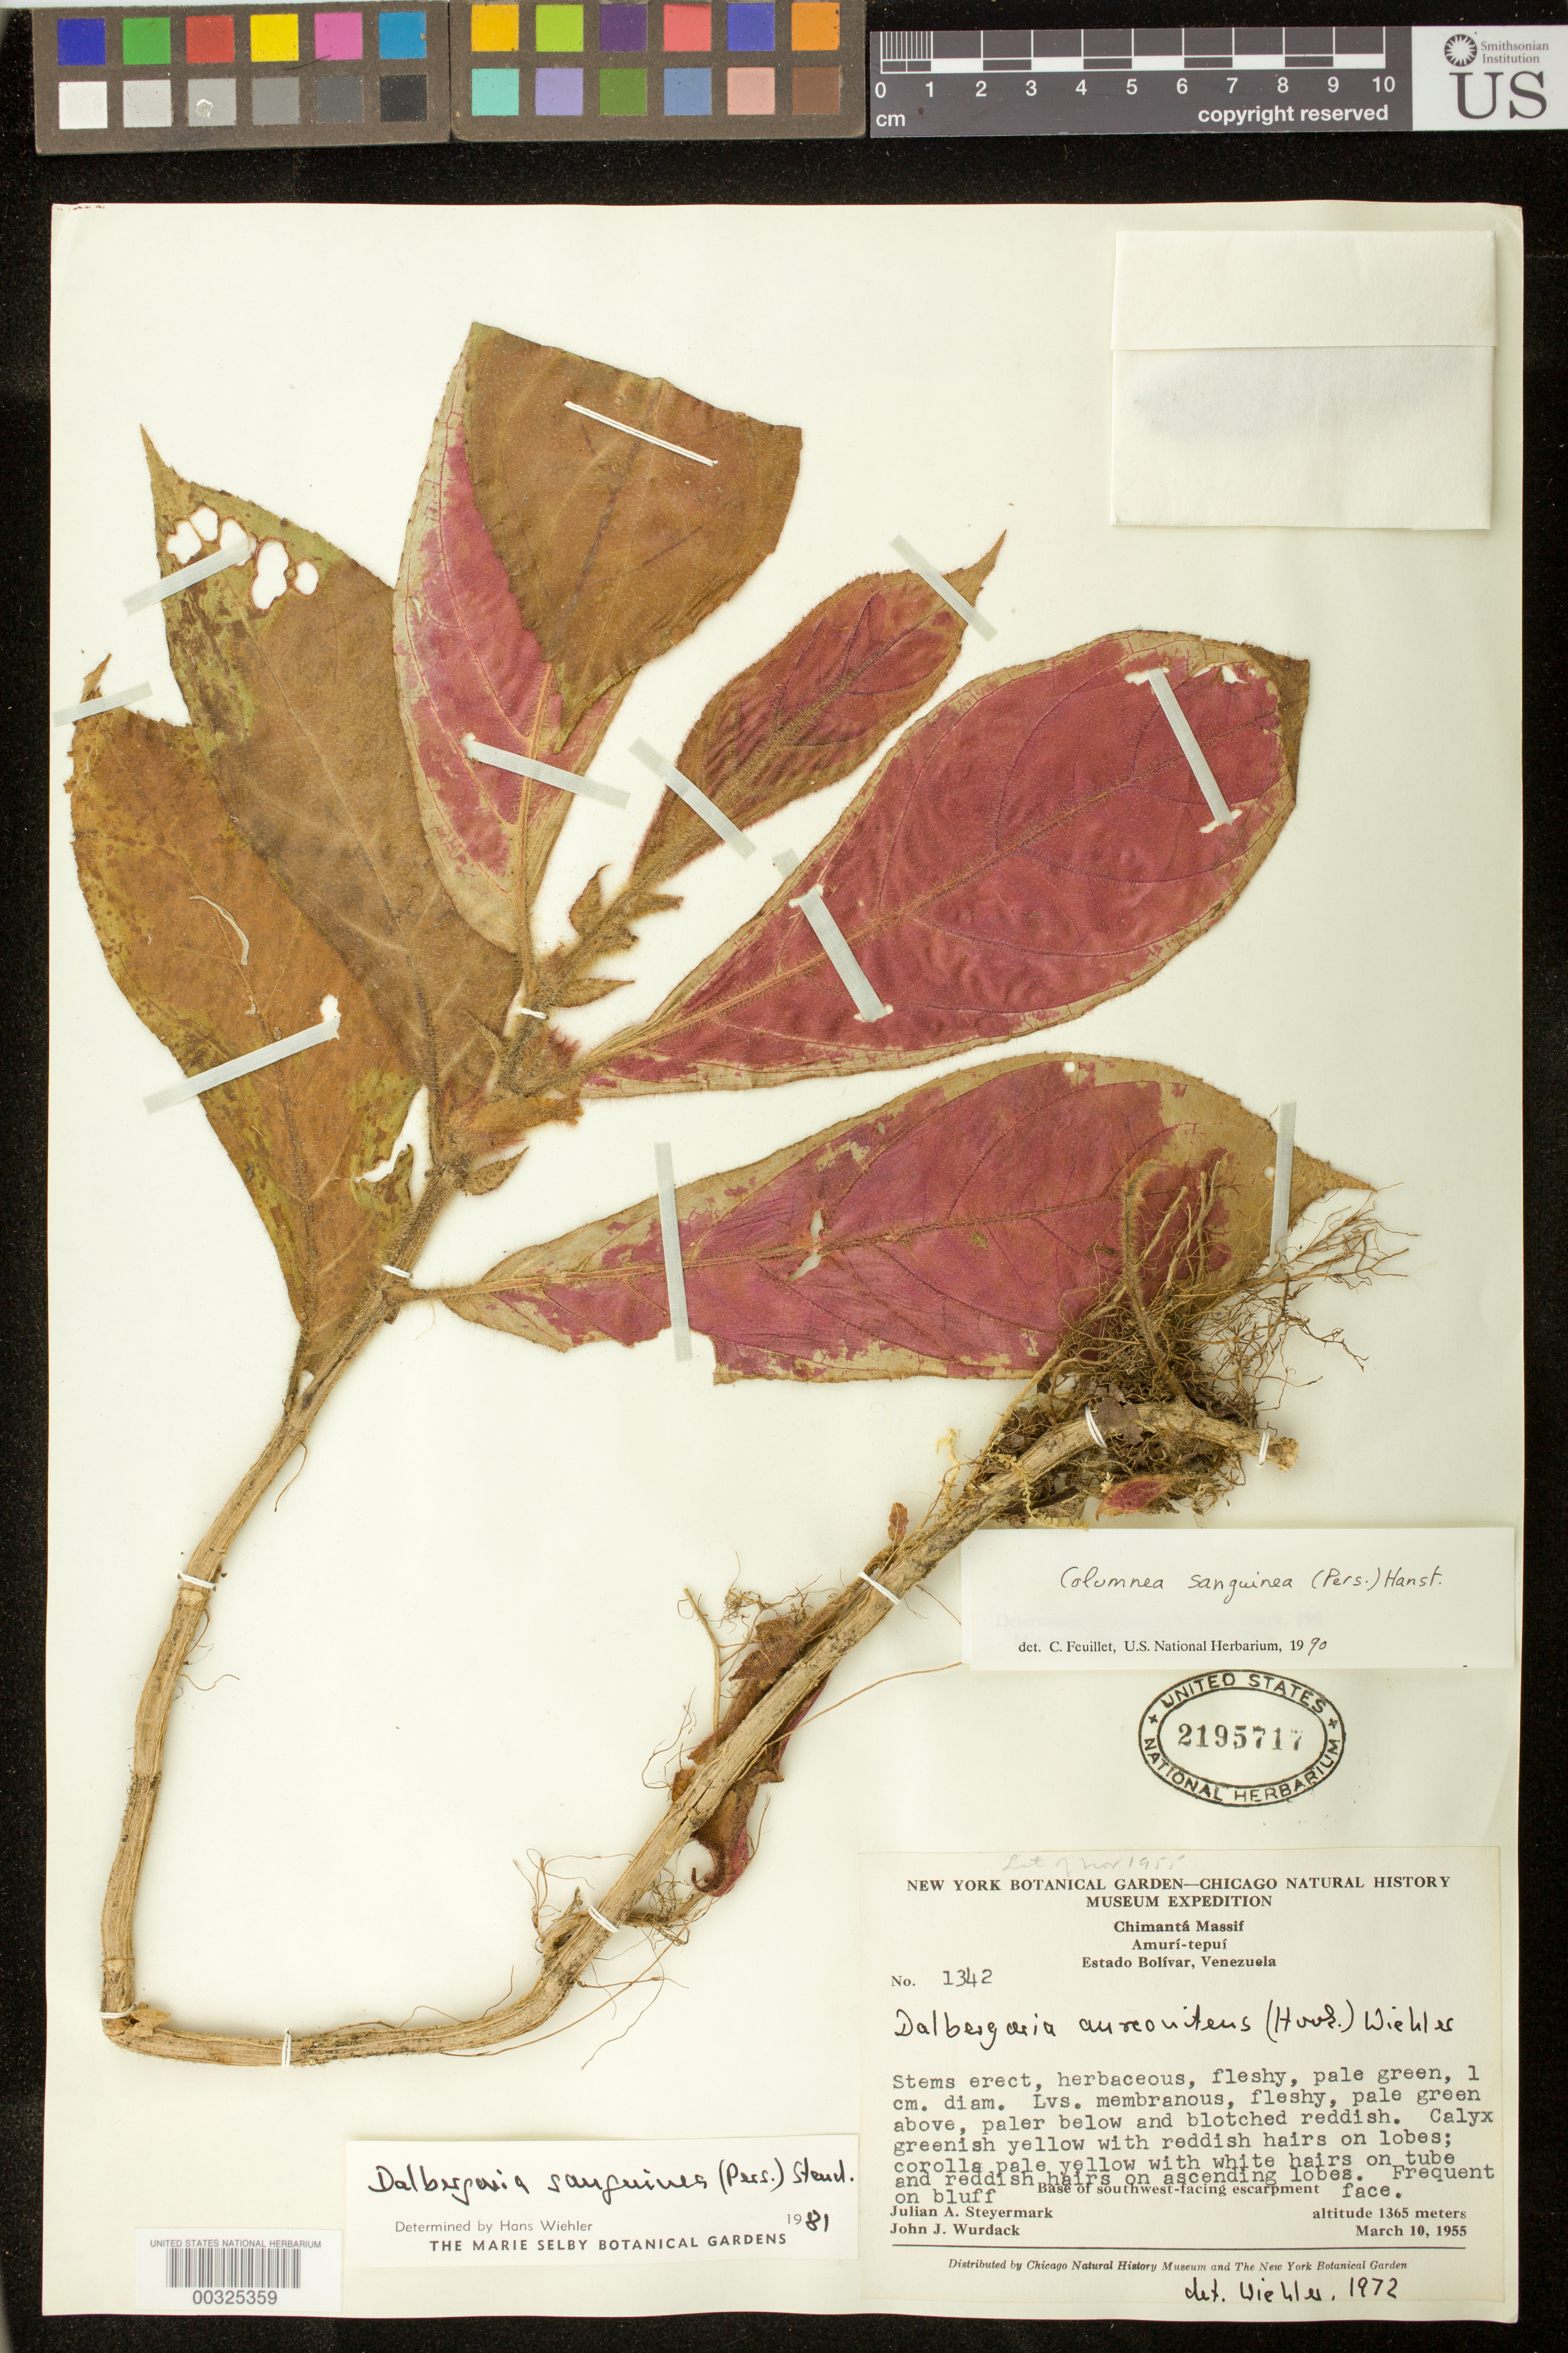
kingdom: Plantae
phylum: Tracheophyta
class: Magnoliopsida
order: Lamiales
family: Gesneriaceae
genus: Columnea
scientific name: Columnea sanguinea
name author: (Pers.) Hanst.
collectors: J. Steyermark & J. J. Wurdack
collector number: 1342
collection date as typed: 10 Mar 1955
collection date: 1955-03-10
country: Venezuela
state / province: Bolívar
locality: Chimanta Massif, Amuri-tepui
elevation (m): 1365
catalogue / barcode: US 2195717